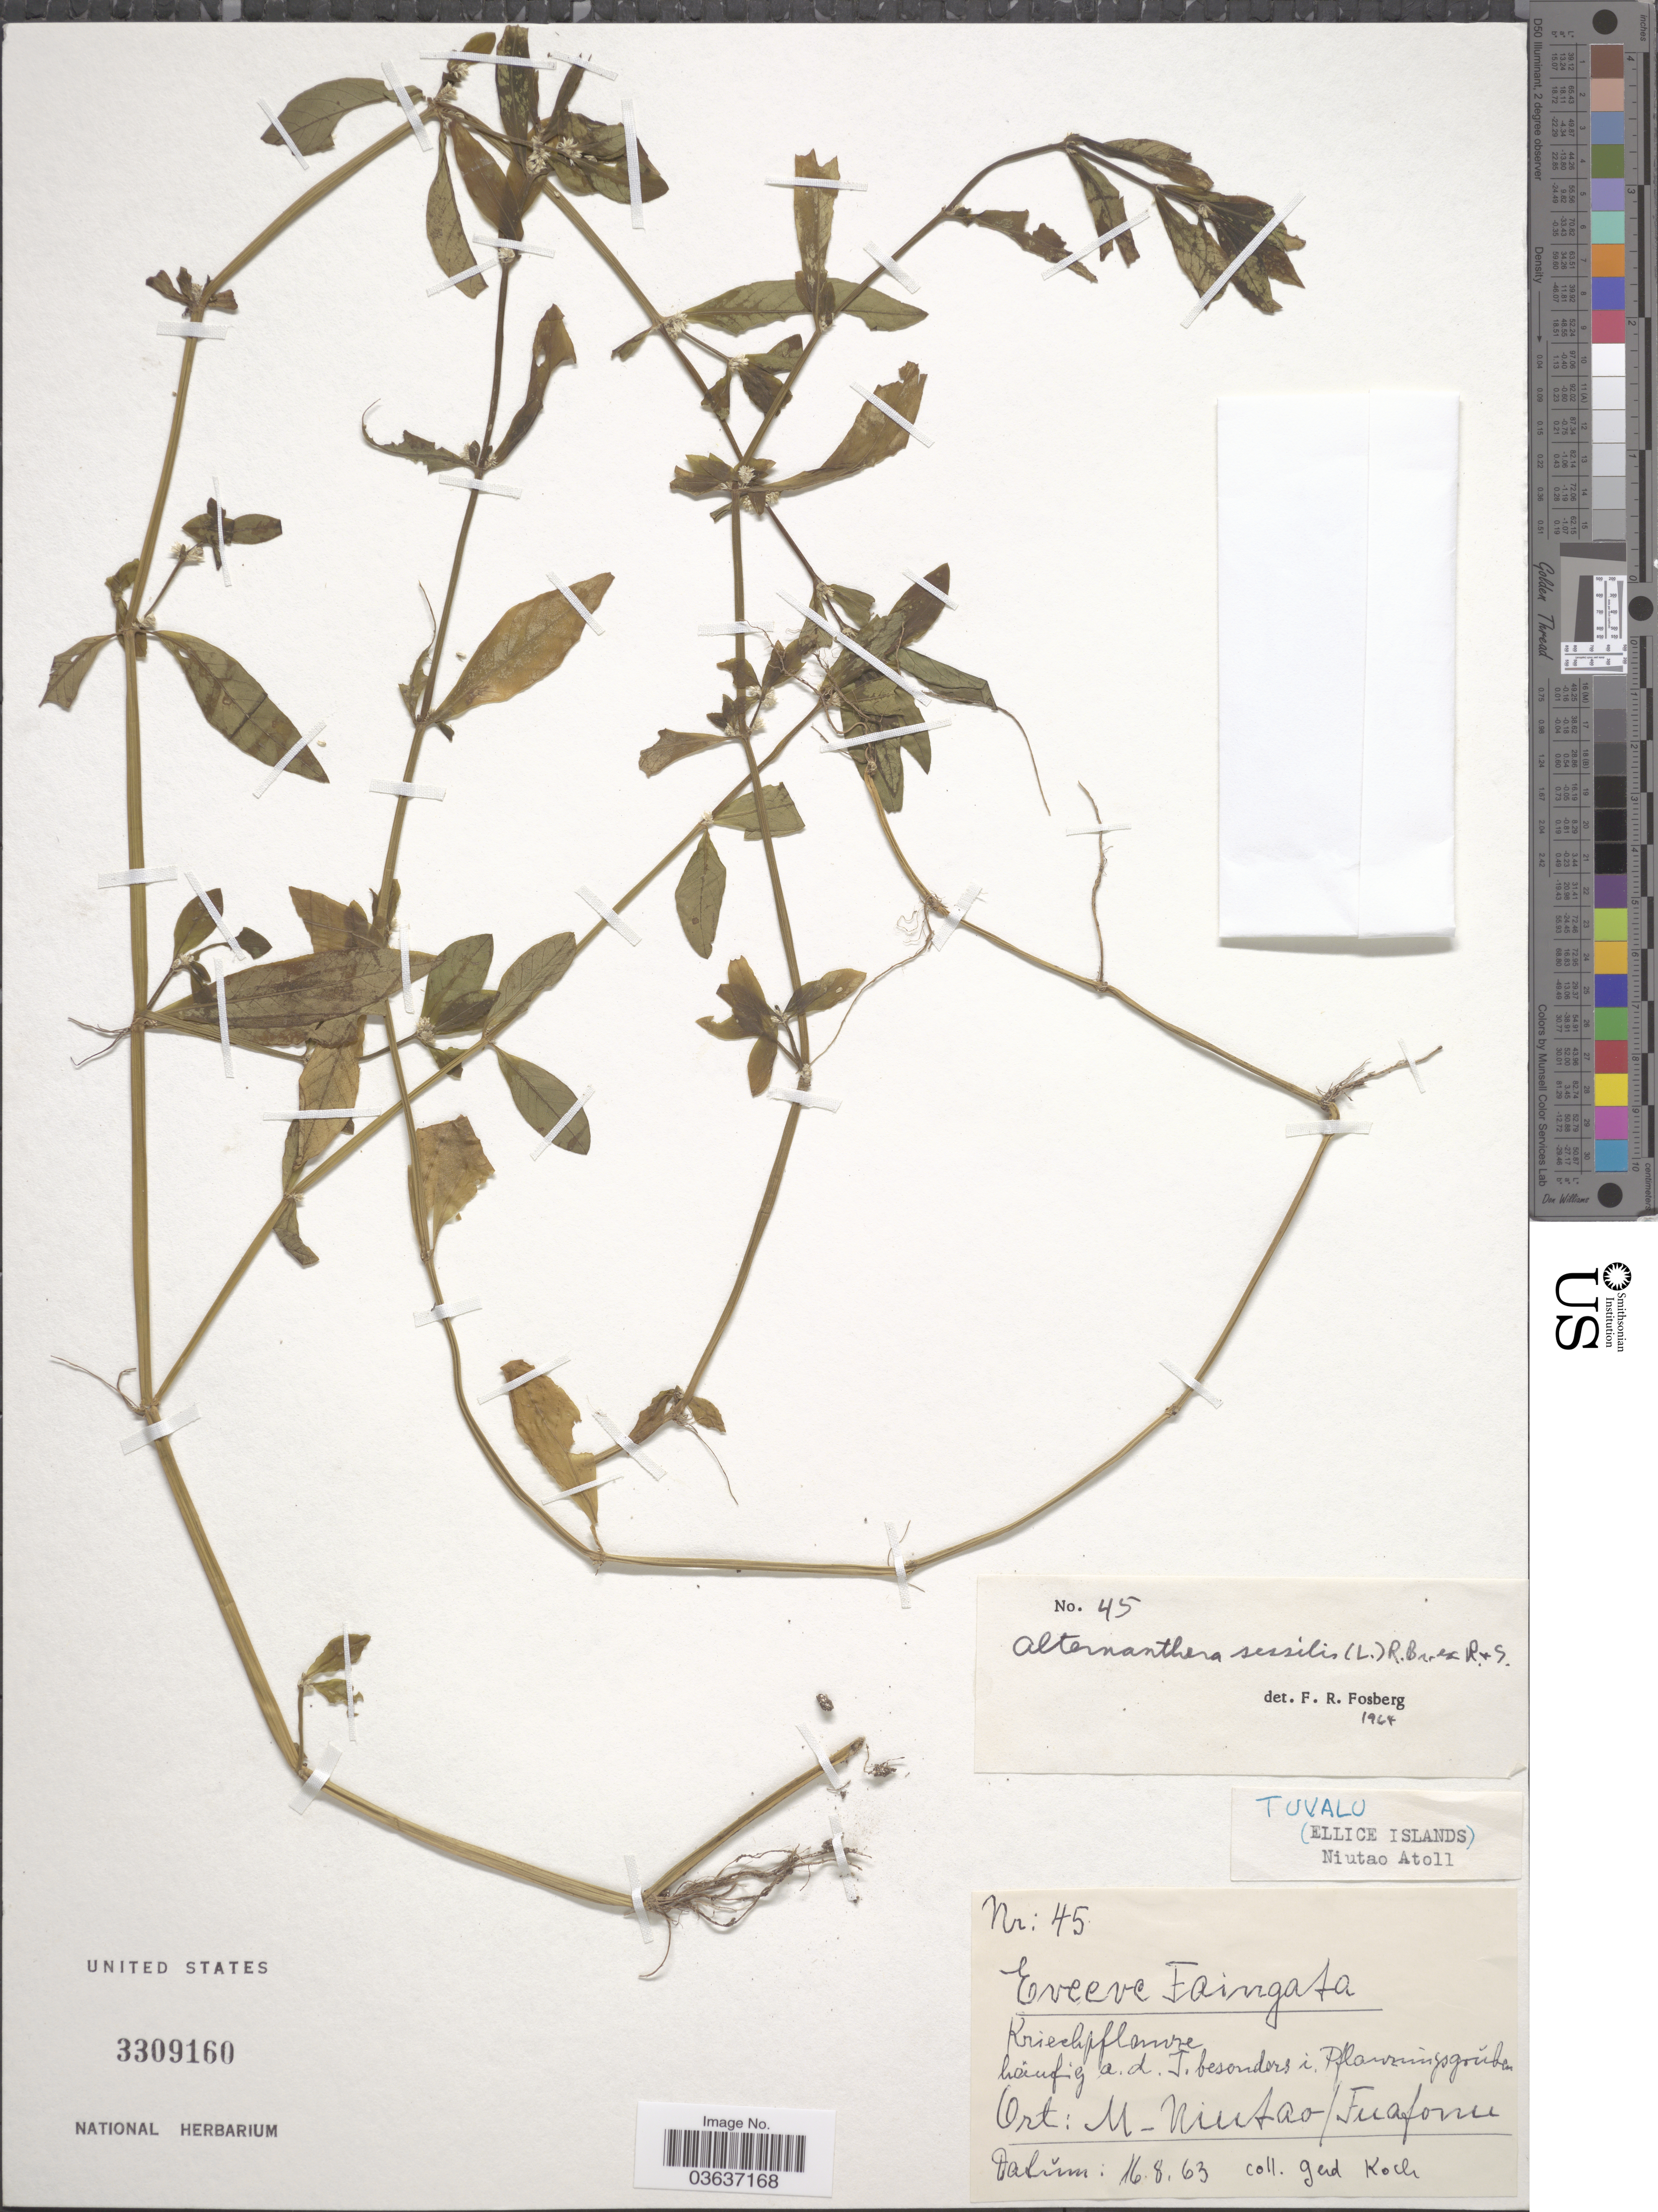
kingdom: Plantae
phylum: Tracheophyta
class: Magnoliopsida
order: Caryophyllales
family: Amaranthaceae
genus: Alternanthera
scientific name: Alternanthera sessilis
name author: (L.) DC.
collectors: G. Koch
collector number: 45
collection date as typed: Transcribed d/m/y: 16/8/63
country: Tuvalu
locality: (Ellice Islands) Niutao Atoll. Ort.: M-Niutao/ Fuafonu.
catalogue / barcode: US 3309160